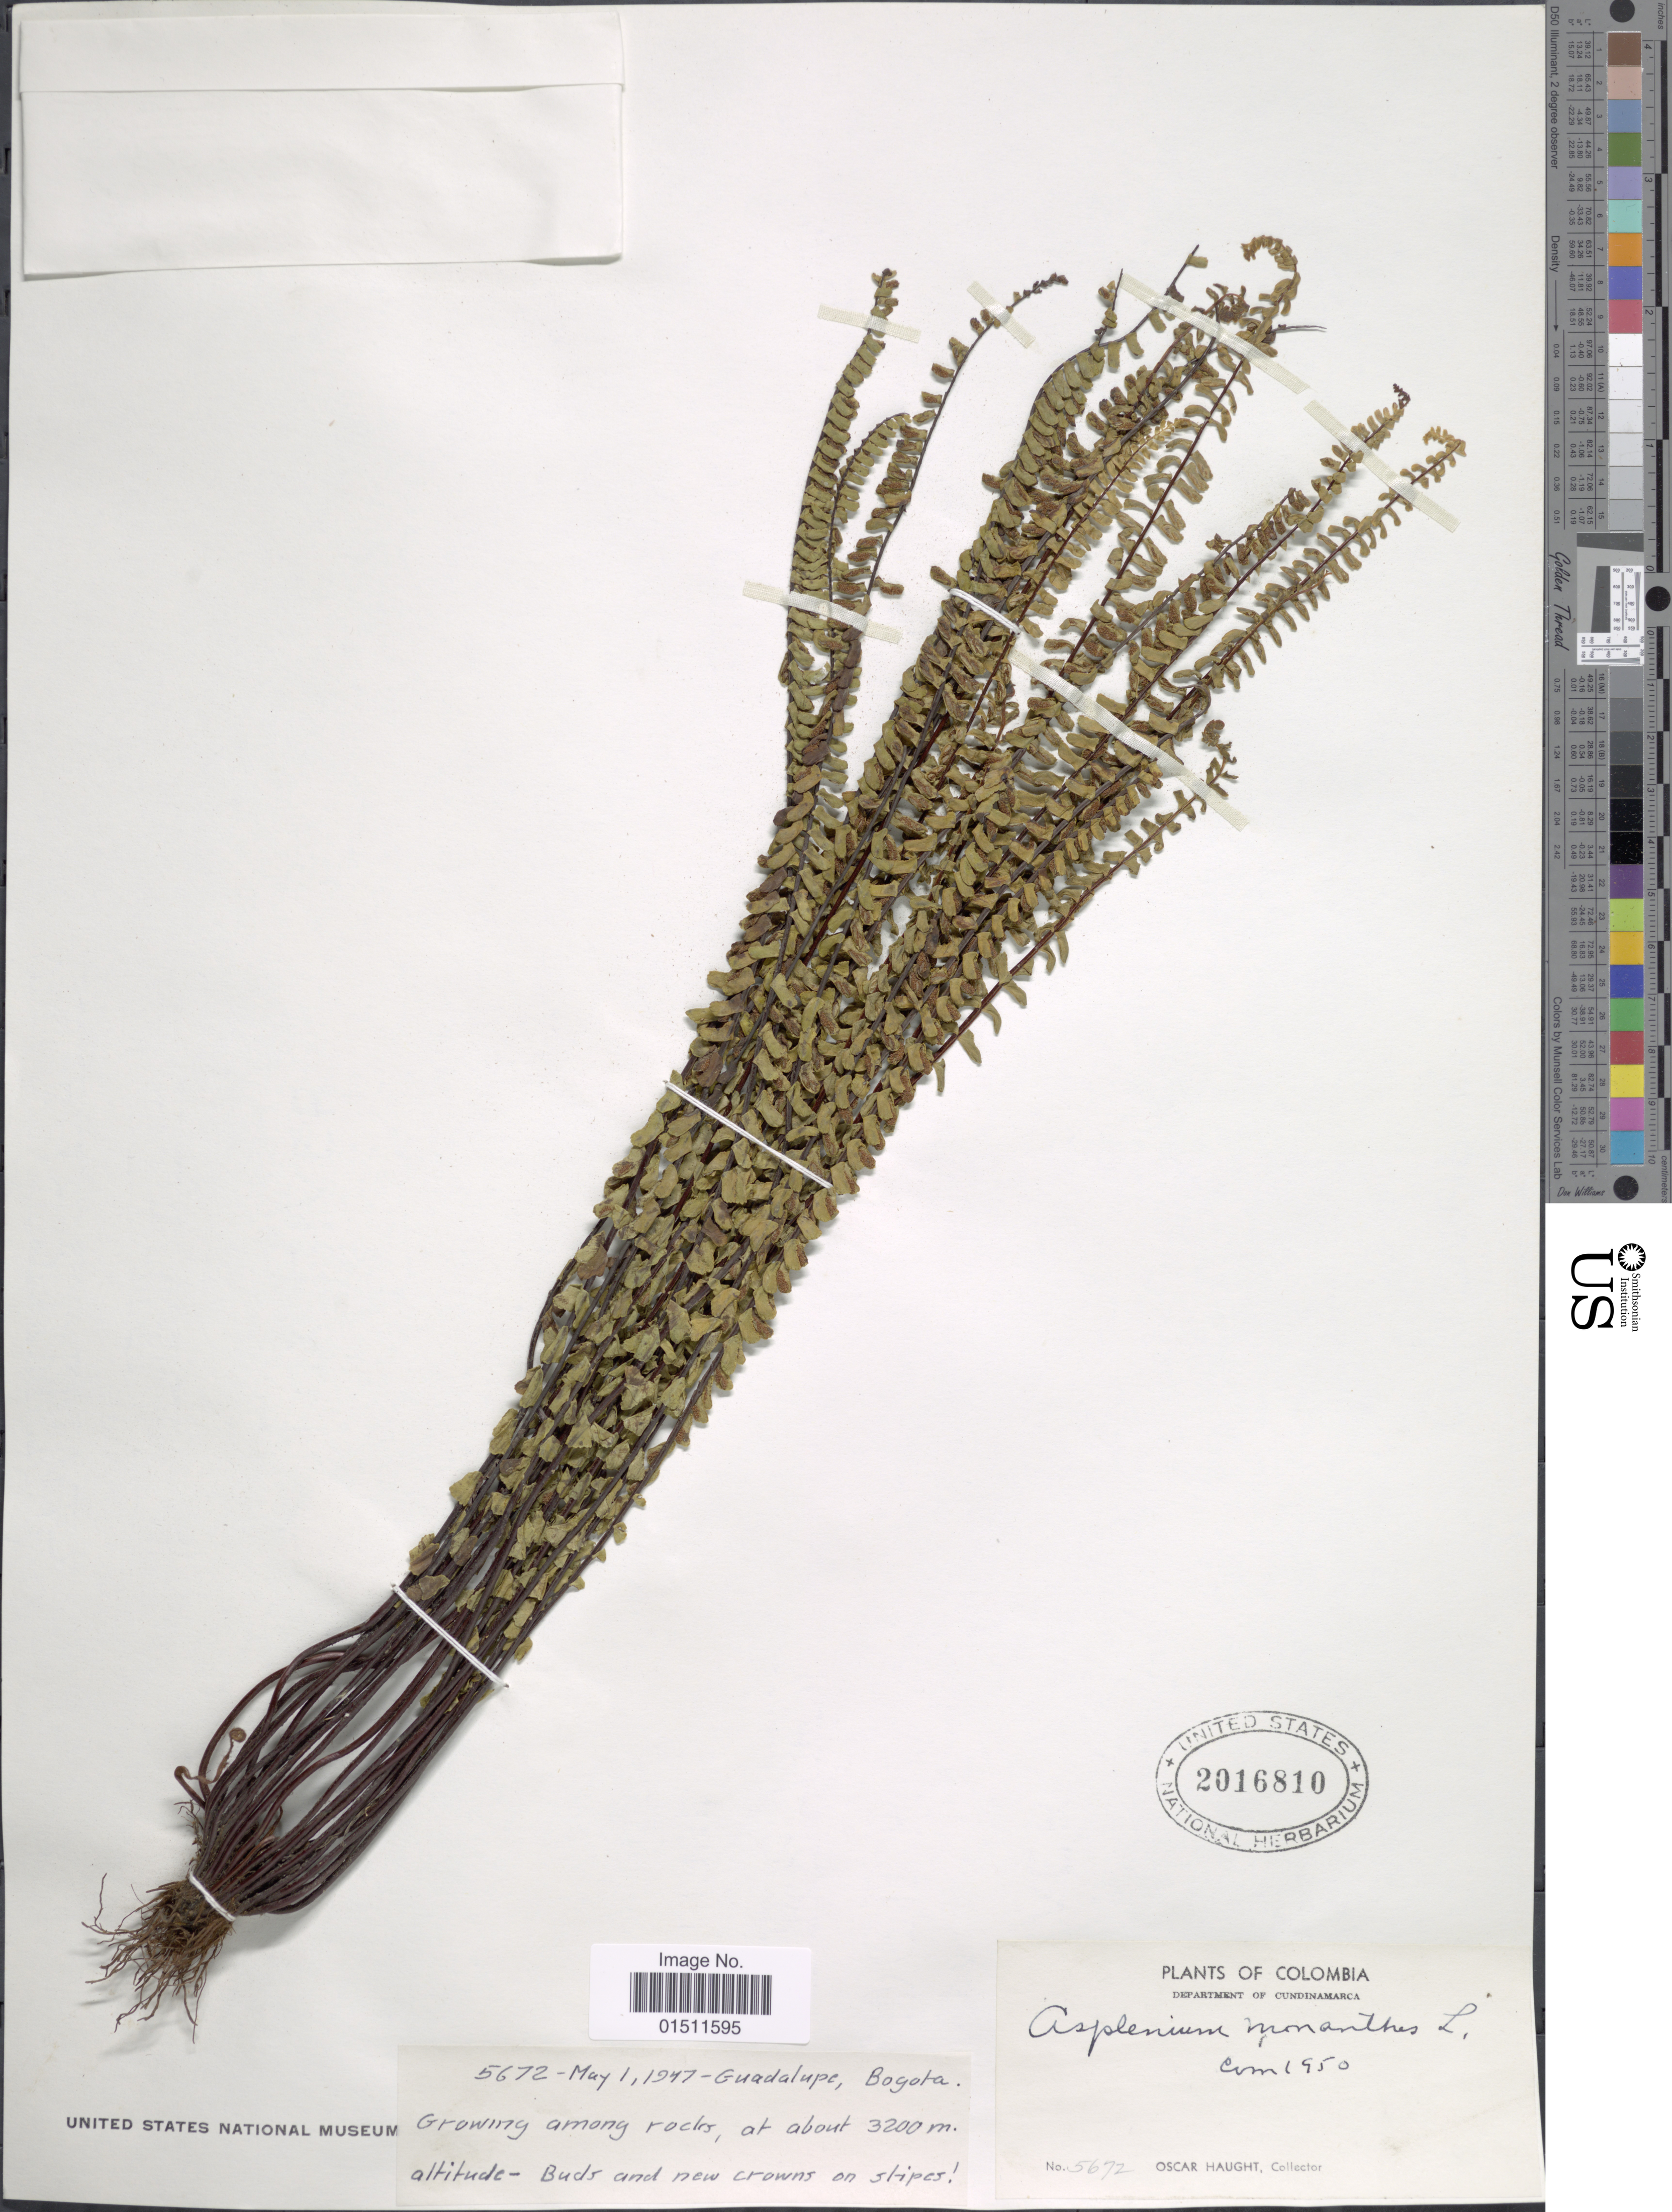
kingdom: Plantae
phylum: Tracheophyta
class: Polypodiopsida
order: Polypodiales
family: Aspleniaceae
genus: Asplenium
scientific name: Asplenium monanthes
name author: L.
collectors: O. L. Haught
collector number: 5672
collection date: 1947-05-01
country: Colombia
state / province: Cundinamarca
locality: Guadelupe, Bogota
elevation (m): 3200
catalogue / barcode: US 2016810